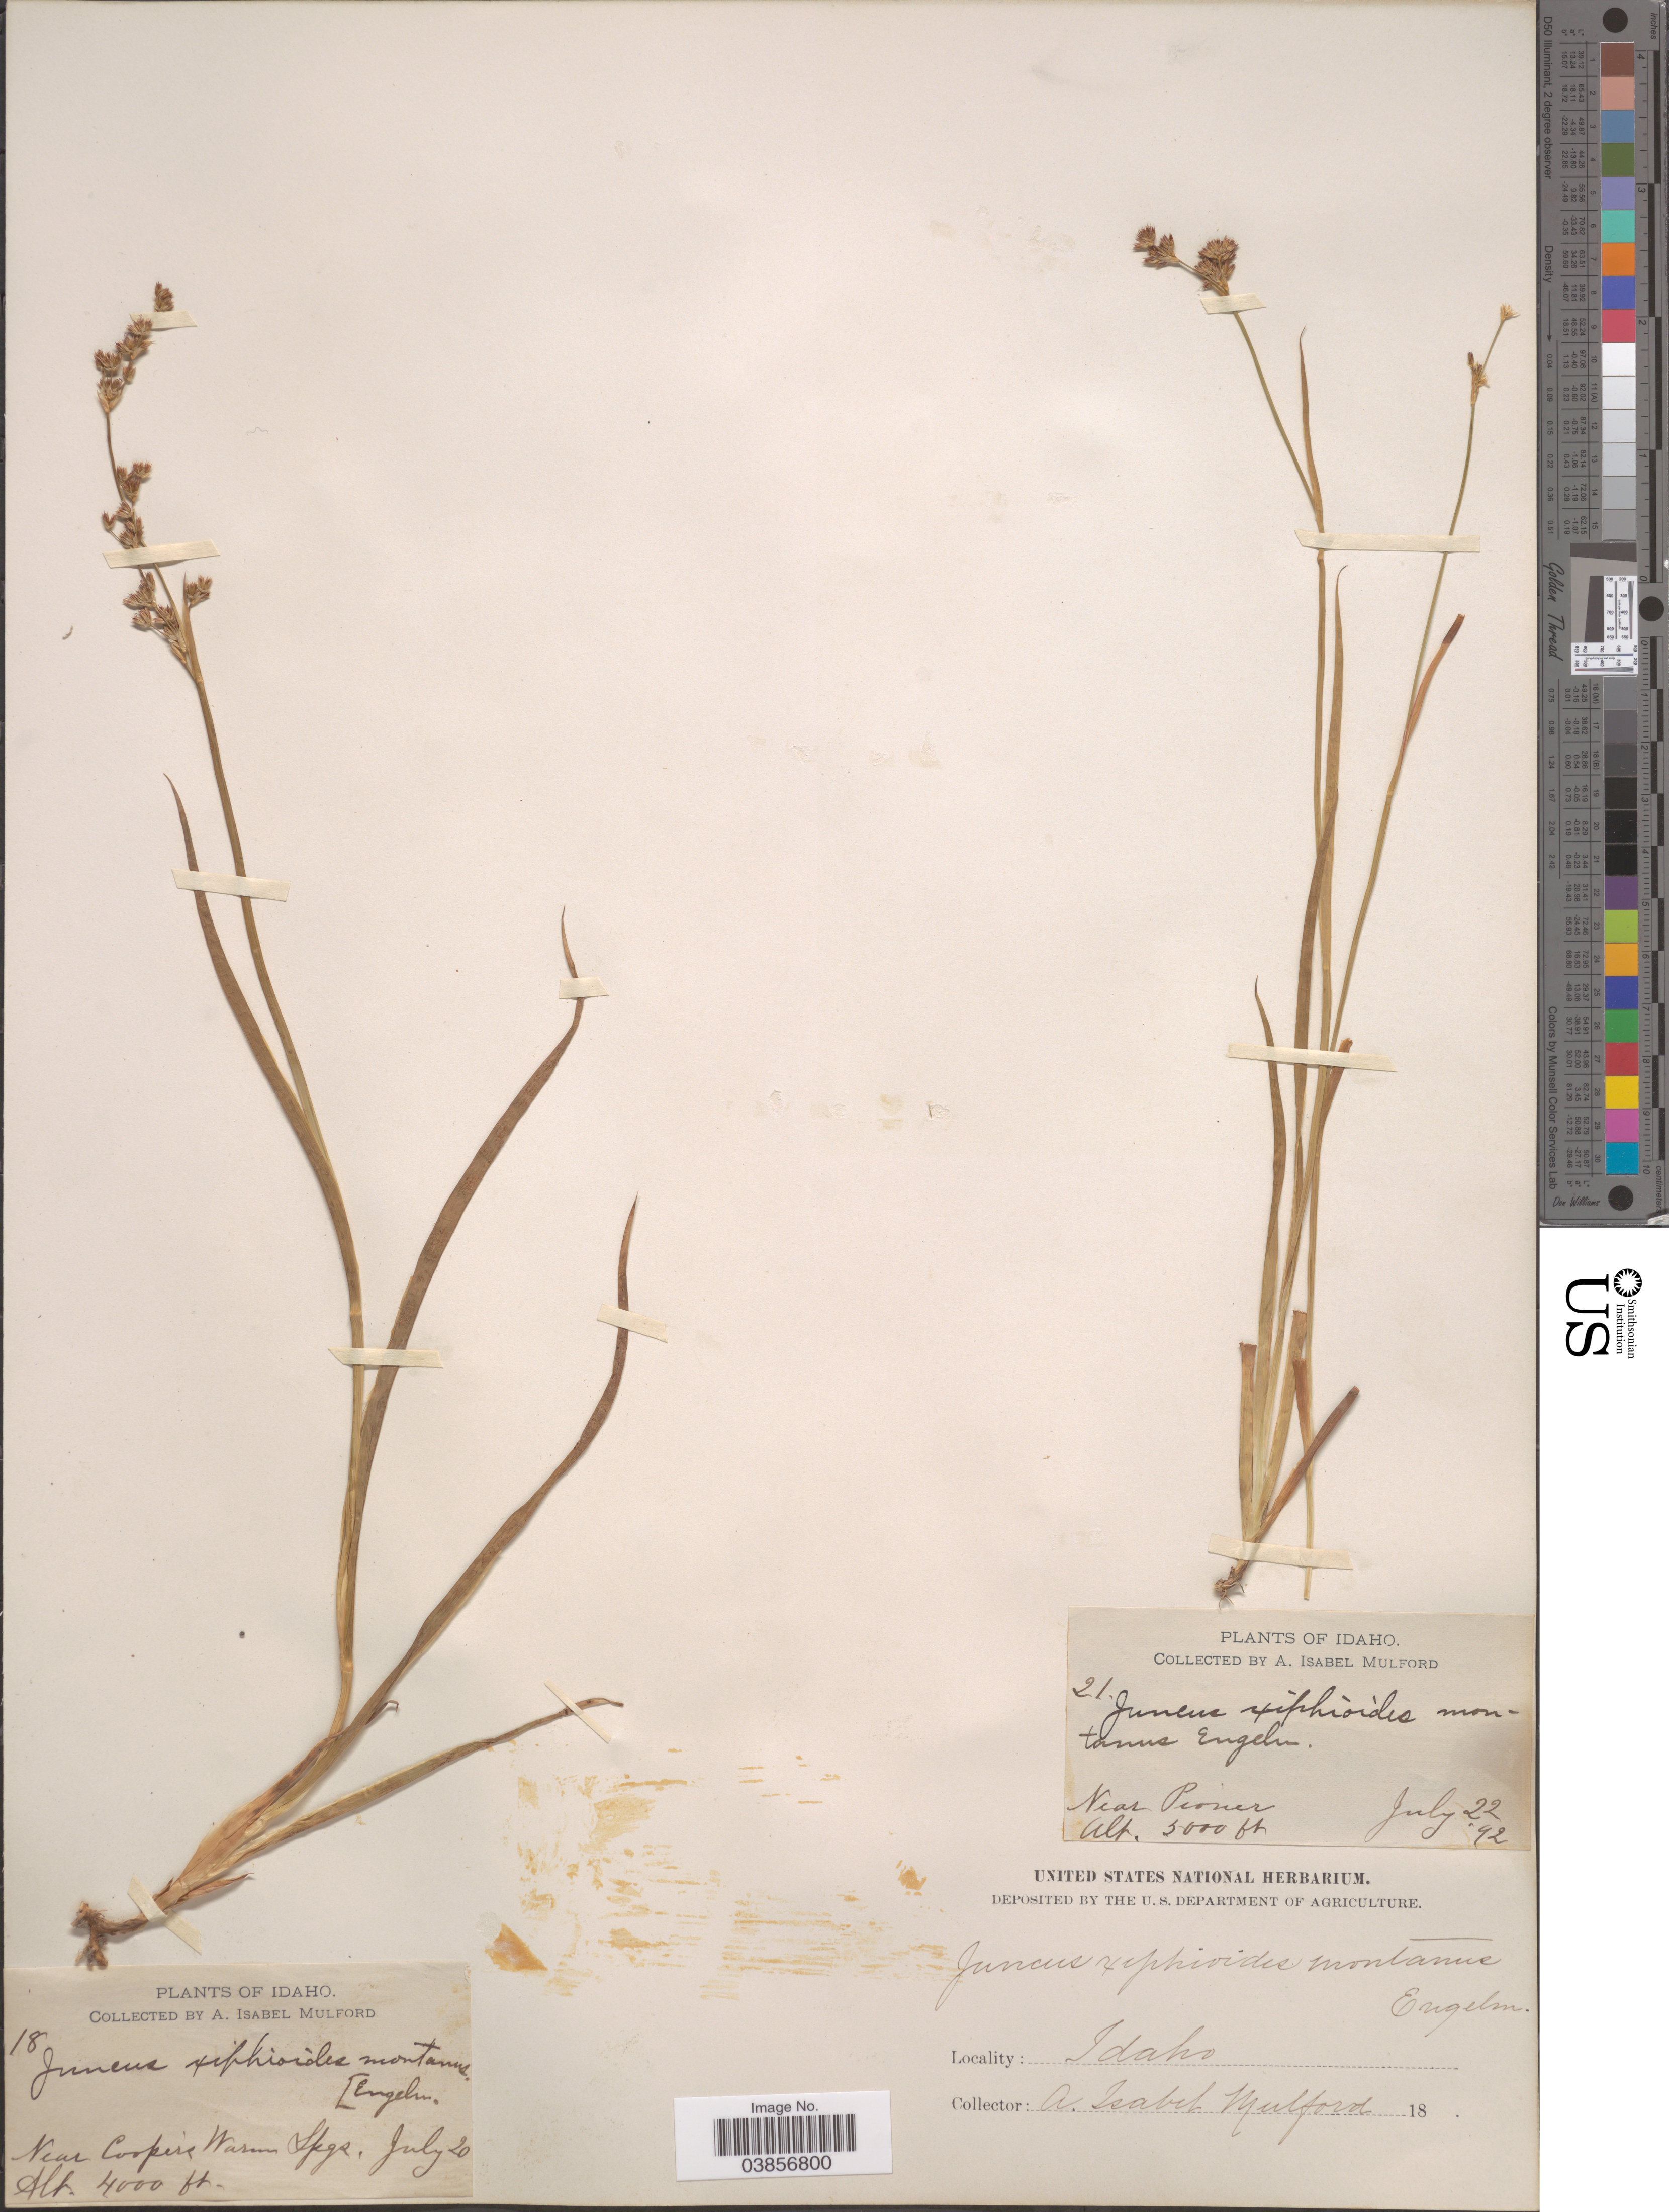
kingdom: Plantae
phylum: Tracheophyta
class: Liliopsida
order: Poales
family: Juncaceae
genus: Juncus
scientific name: Juncus saximontanus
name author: A. Nelson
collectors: A. Mulford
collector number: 18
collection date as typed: Transcribed d/m/y: /7/20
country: United States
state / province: Idaho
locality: Near Cooper's Warm Spgs.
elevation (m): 1219